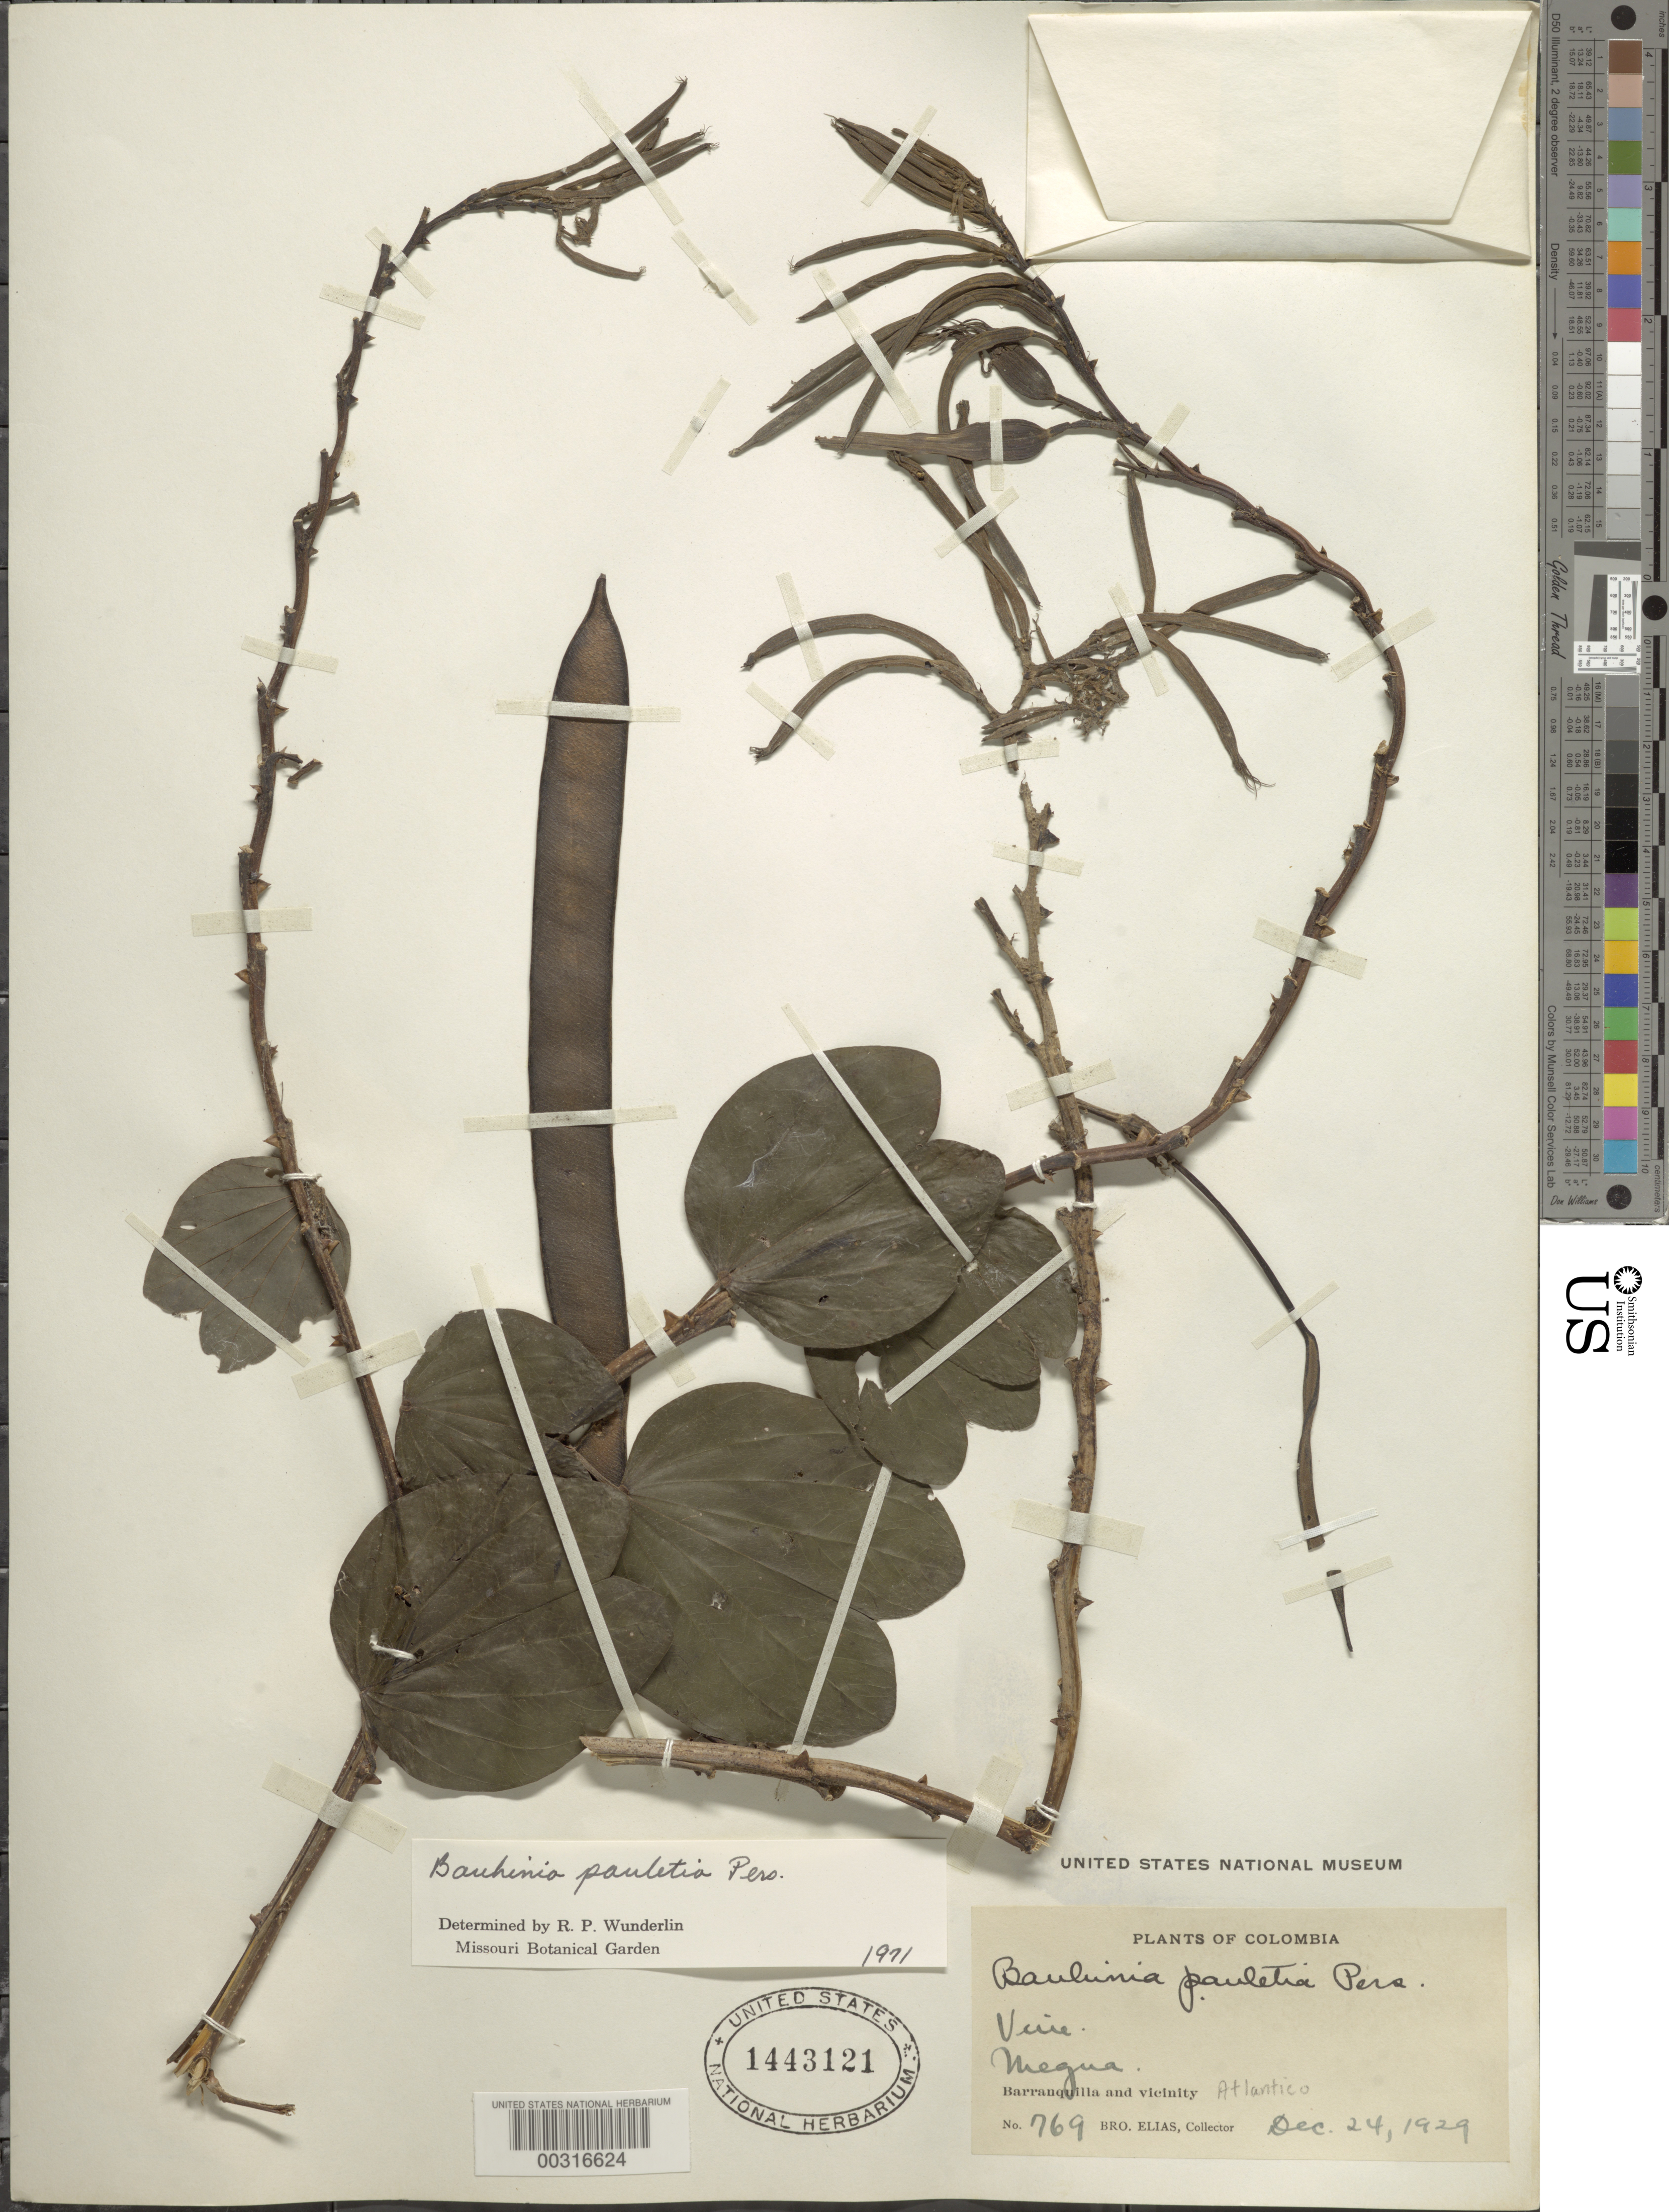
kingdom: Plantae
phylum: Tracheophyta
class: Magnoliopsida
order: Fabales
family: Fabaceae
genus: Bauhinia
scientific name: Bauhinia pauletia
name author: Pers.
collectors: Bro. Elias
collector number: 769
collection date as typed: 24 Dec 1929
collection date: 1929-12-24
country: Colombia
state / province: Atlántico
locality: Megua; Barranquilla and vicinity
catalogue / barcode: US 1443121